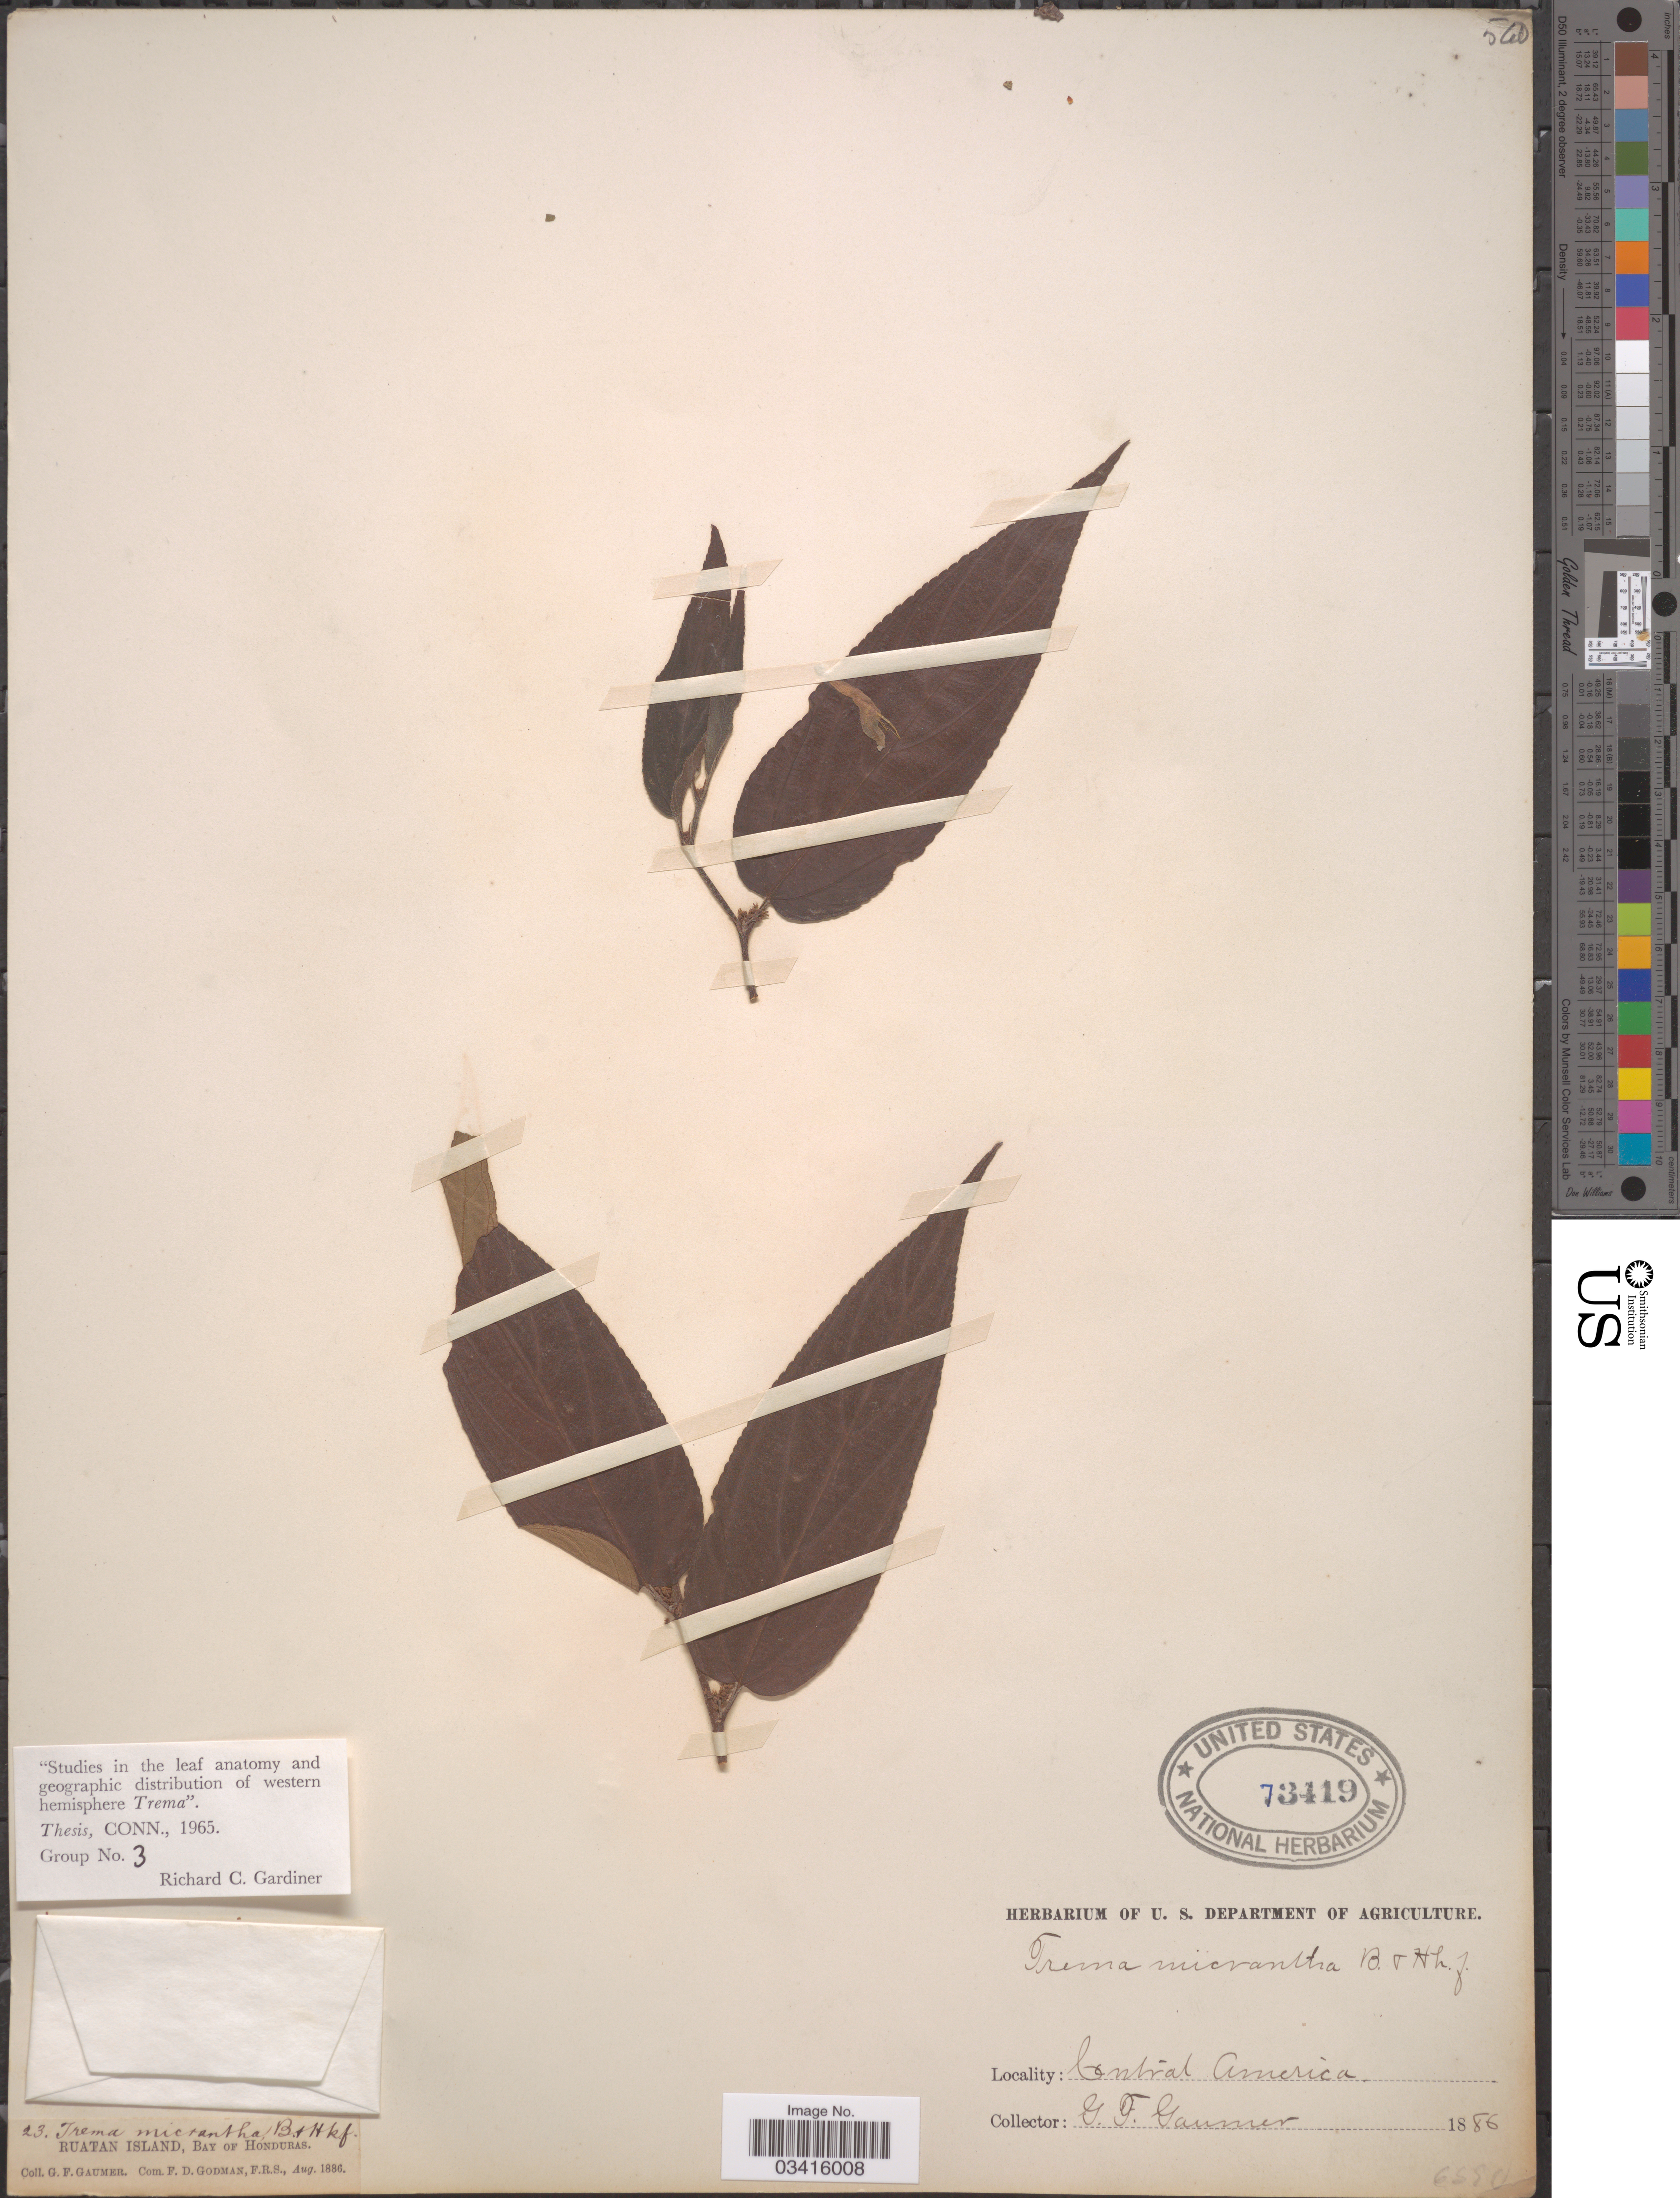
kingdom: Plantae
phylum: Tracheophyta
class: Magnoliopsida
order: Rosales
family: Cannabaceae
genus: Trema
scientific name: Trema micranthum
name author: (L.) Blume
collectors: G. F. Gaumer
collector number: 23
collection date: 1886-08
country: Honduras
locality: Ruatan Island, Bay of Honduras.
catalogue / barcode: US 73419